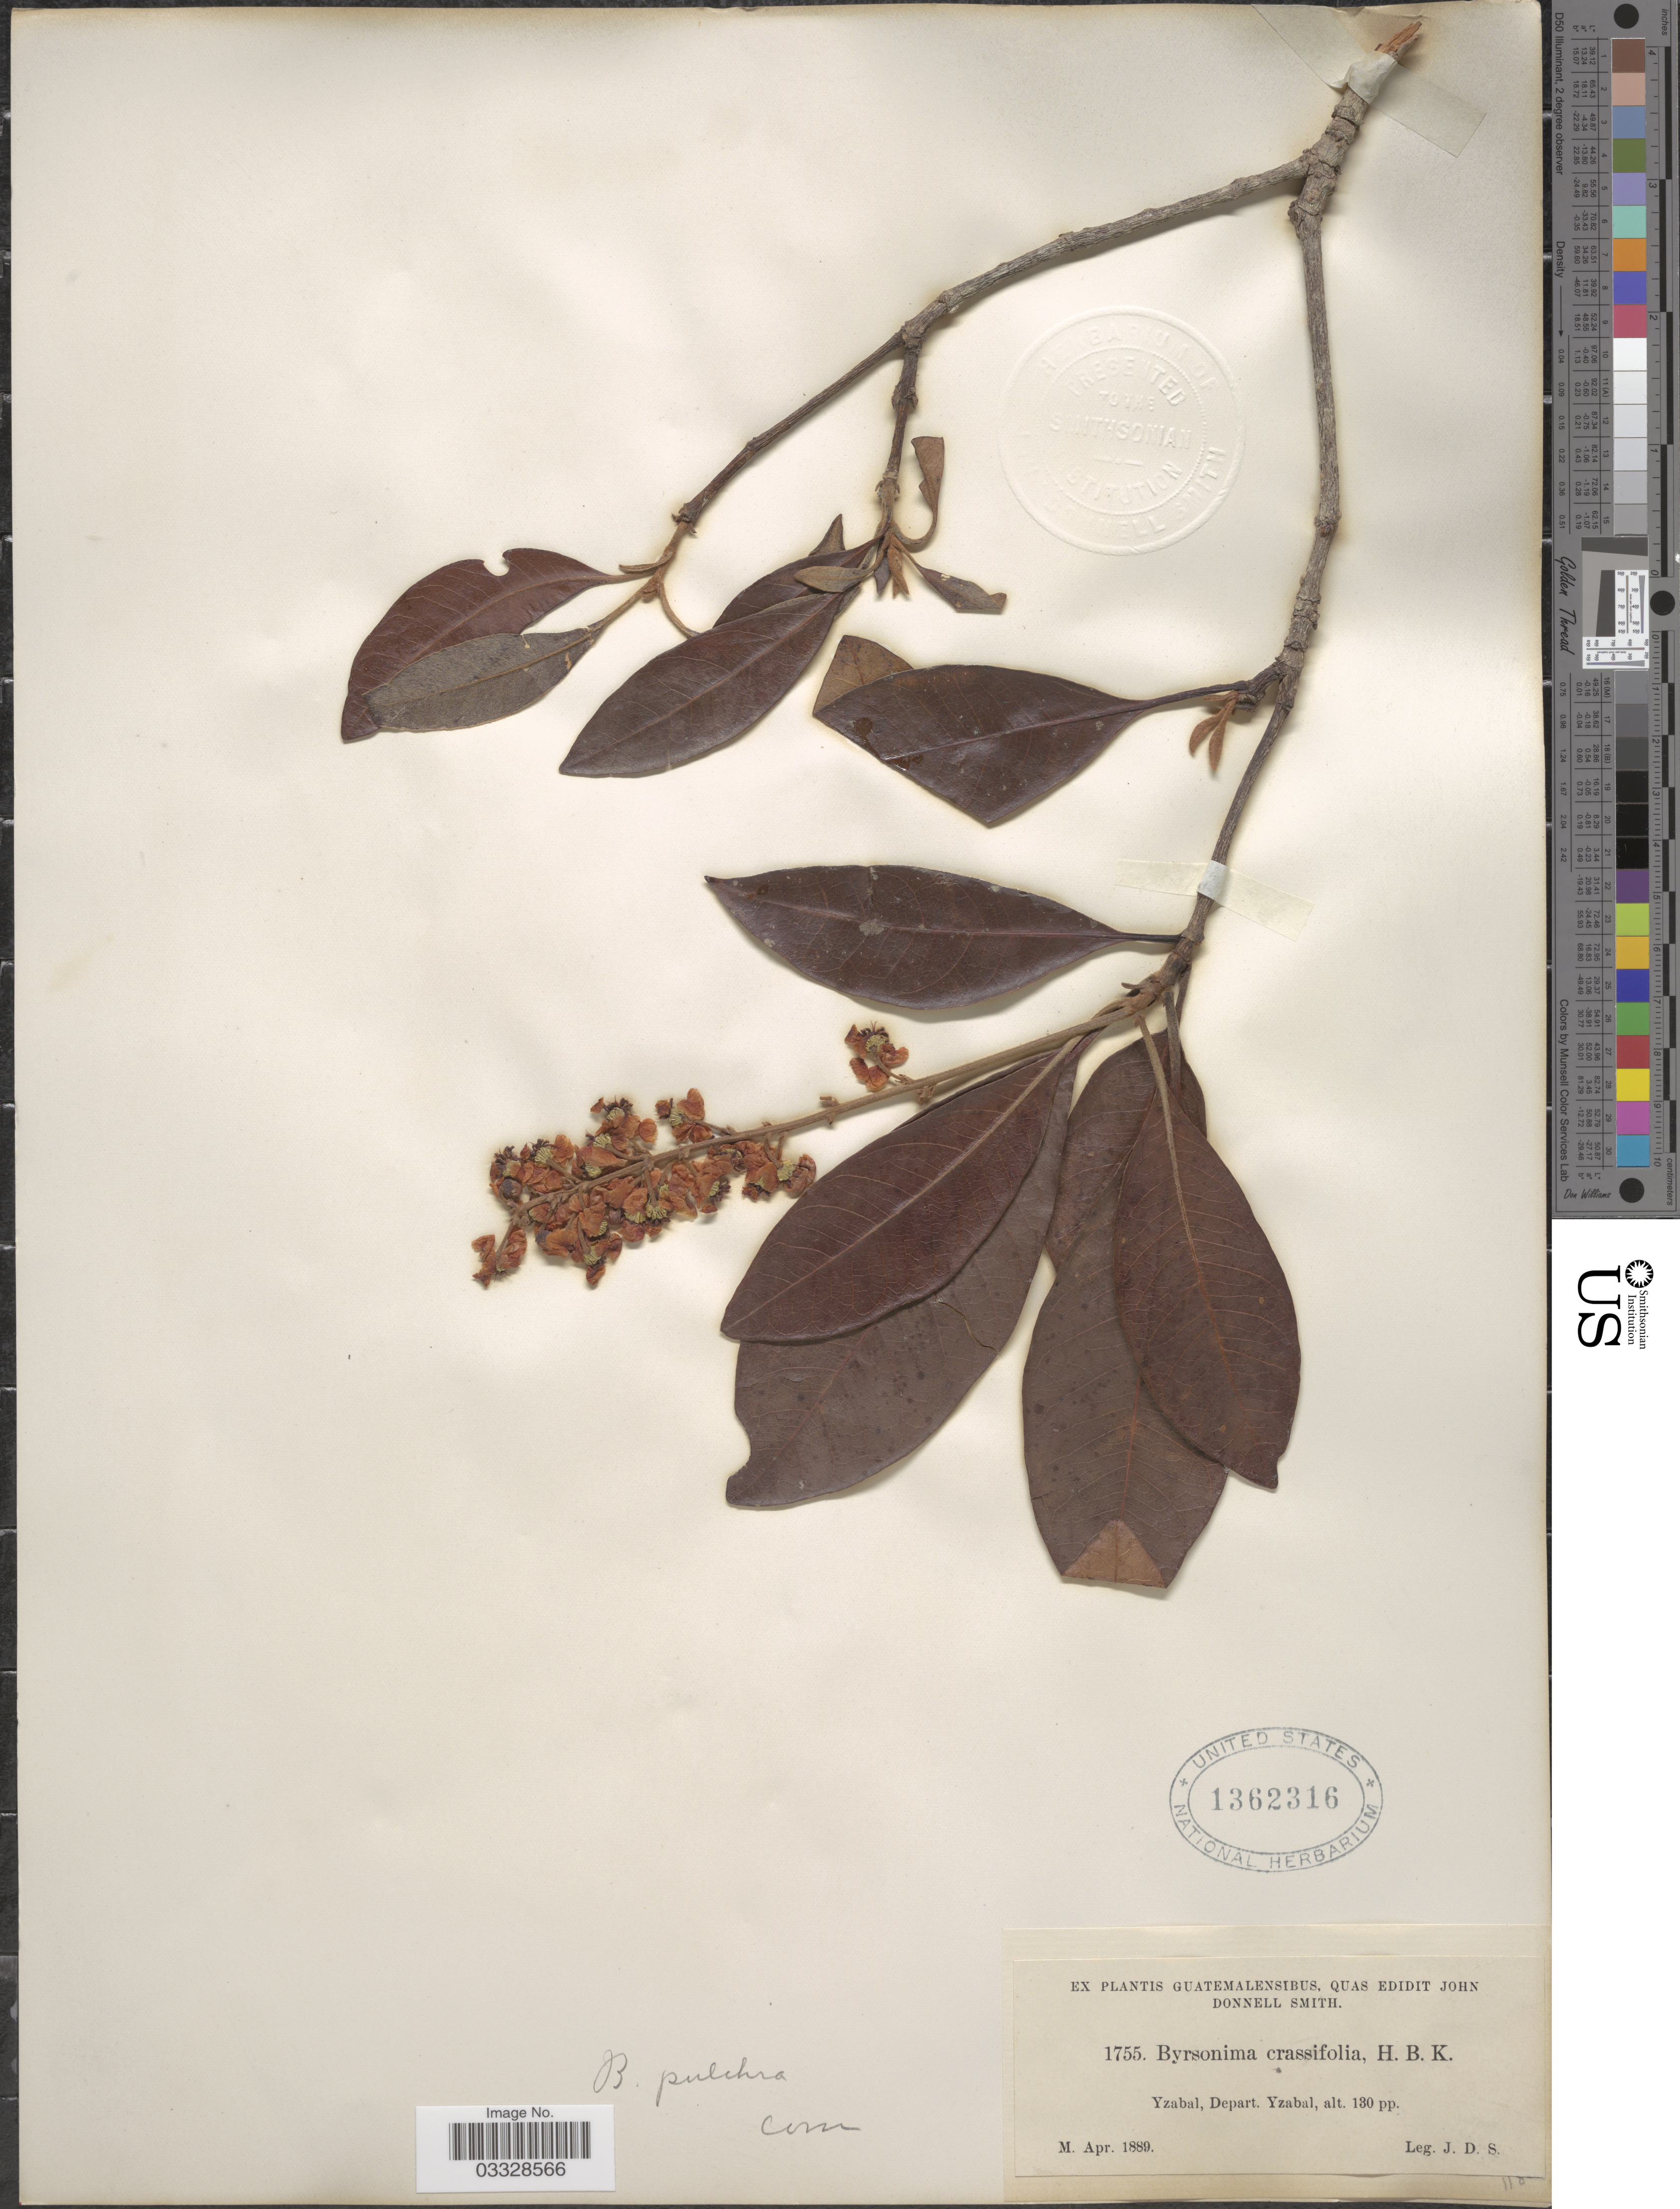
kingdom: Plantae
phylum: Tracheophyta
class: Magnoliopsida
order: Malpighiales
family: Malpighiaceae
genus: Byrsonima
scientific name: Byrsonima crassifolia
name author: (L.) Kunth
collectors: J. Donnell Smith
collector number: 1755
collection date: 1889-04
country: Guatemala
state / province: Izabal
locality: Yzabal, Depart. Yzabal.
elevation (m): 40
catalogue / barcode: US 1362316